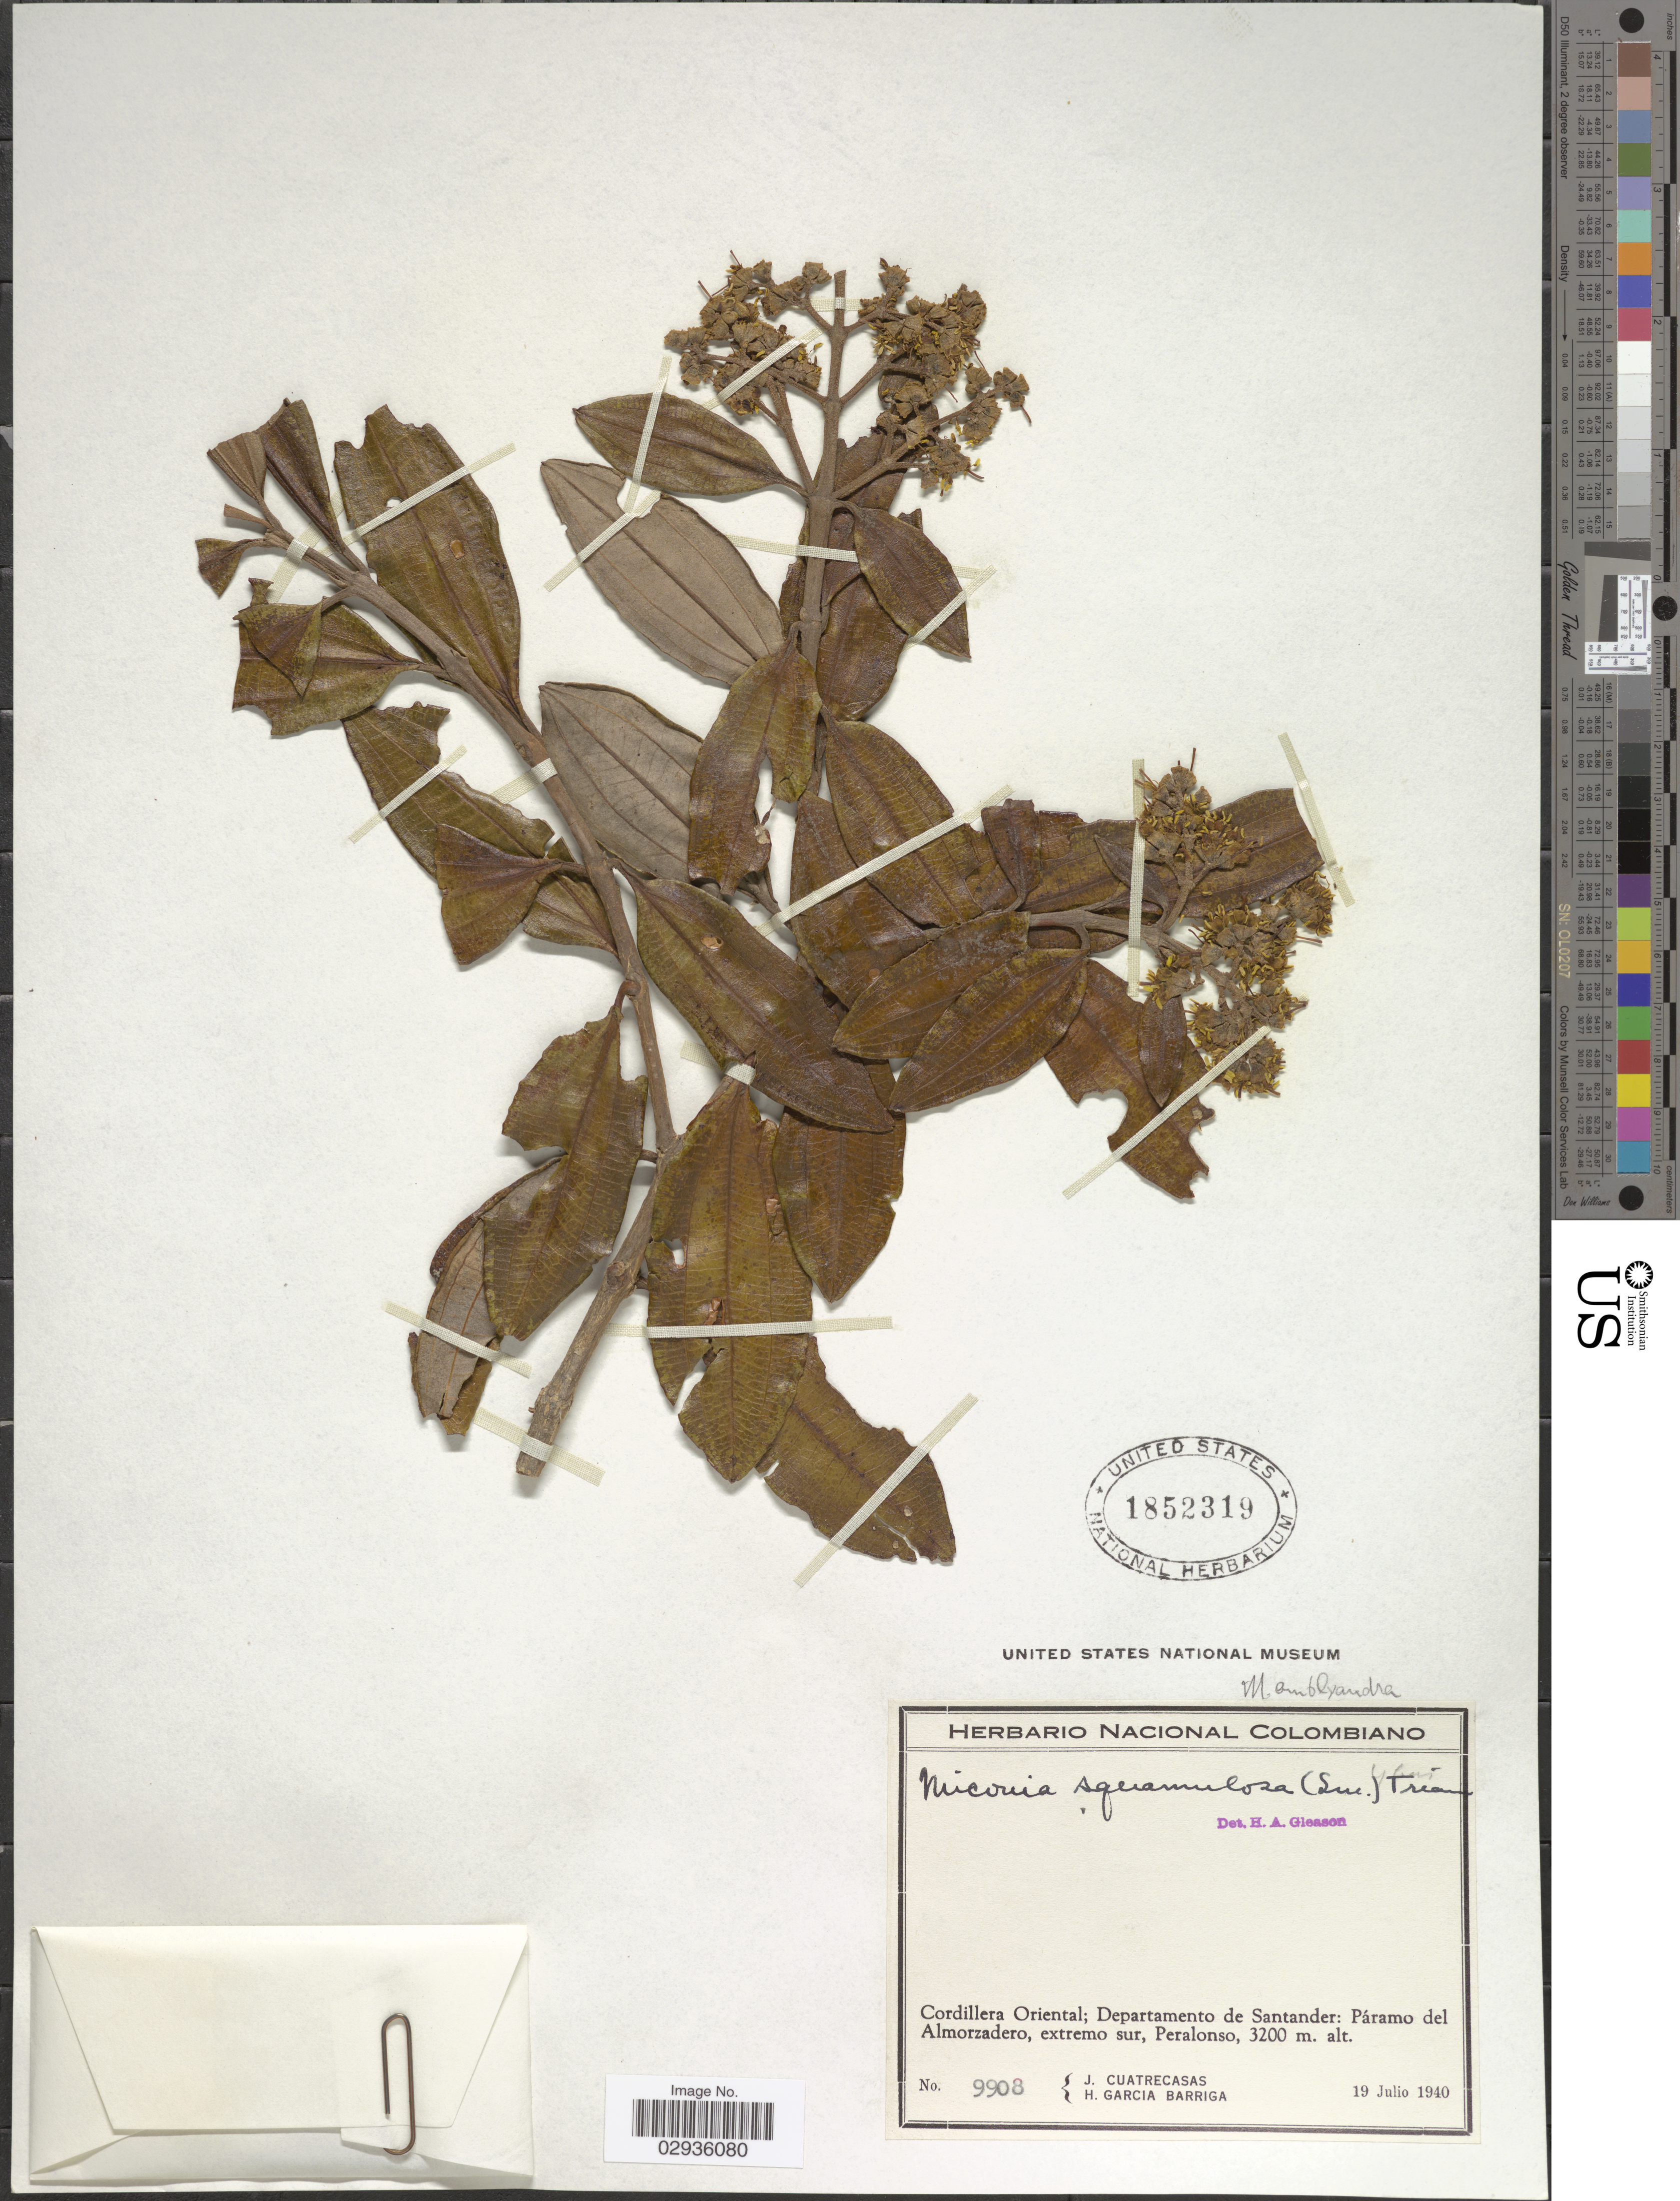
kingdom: Plantae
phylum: Tracheophyta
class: Magnoliopsida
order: Myrtales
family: Melastomataceae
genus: Miconia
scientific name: Miconia amblyandra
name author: Naudin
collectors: J. Cuatrecasas & H. García Barriga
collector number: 9908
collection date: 1940-07-19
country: Colombia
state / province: Santander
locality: Cordillera Oriental; Departamento de Santander: Páramo del Almorzadero, extremo sur, Peralonso.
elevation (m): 3200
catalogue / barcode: US 1852319